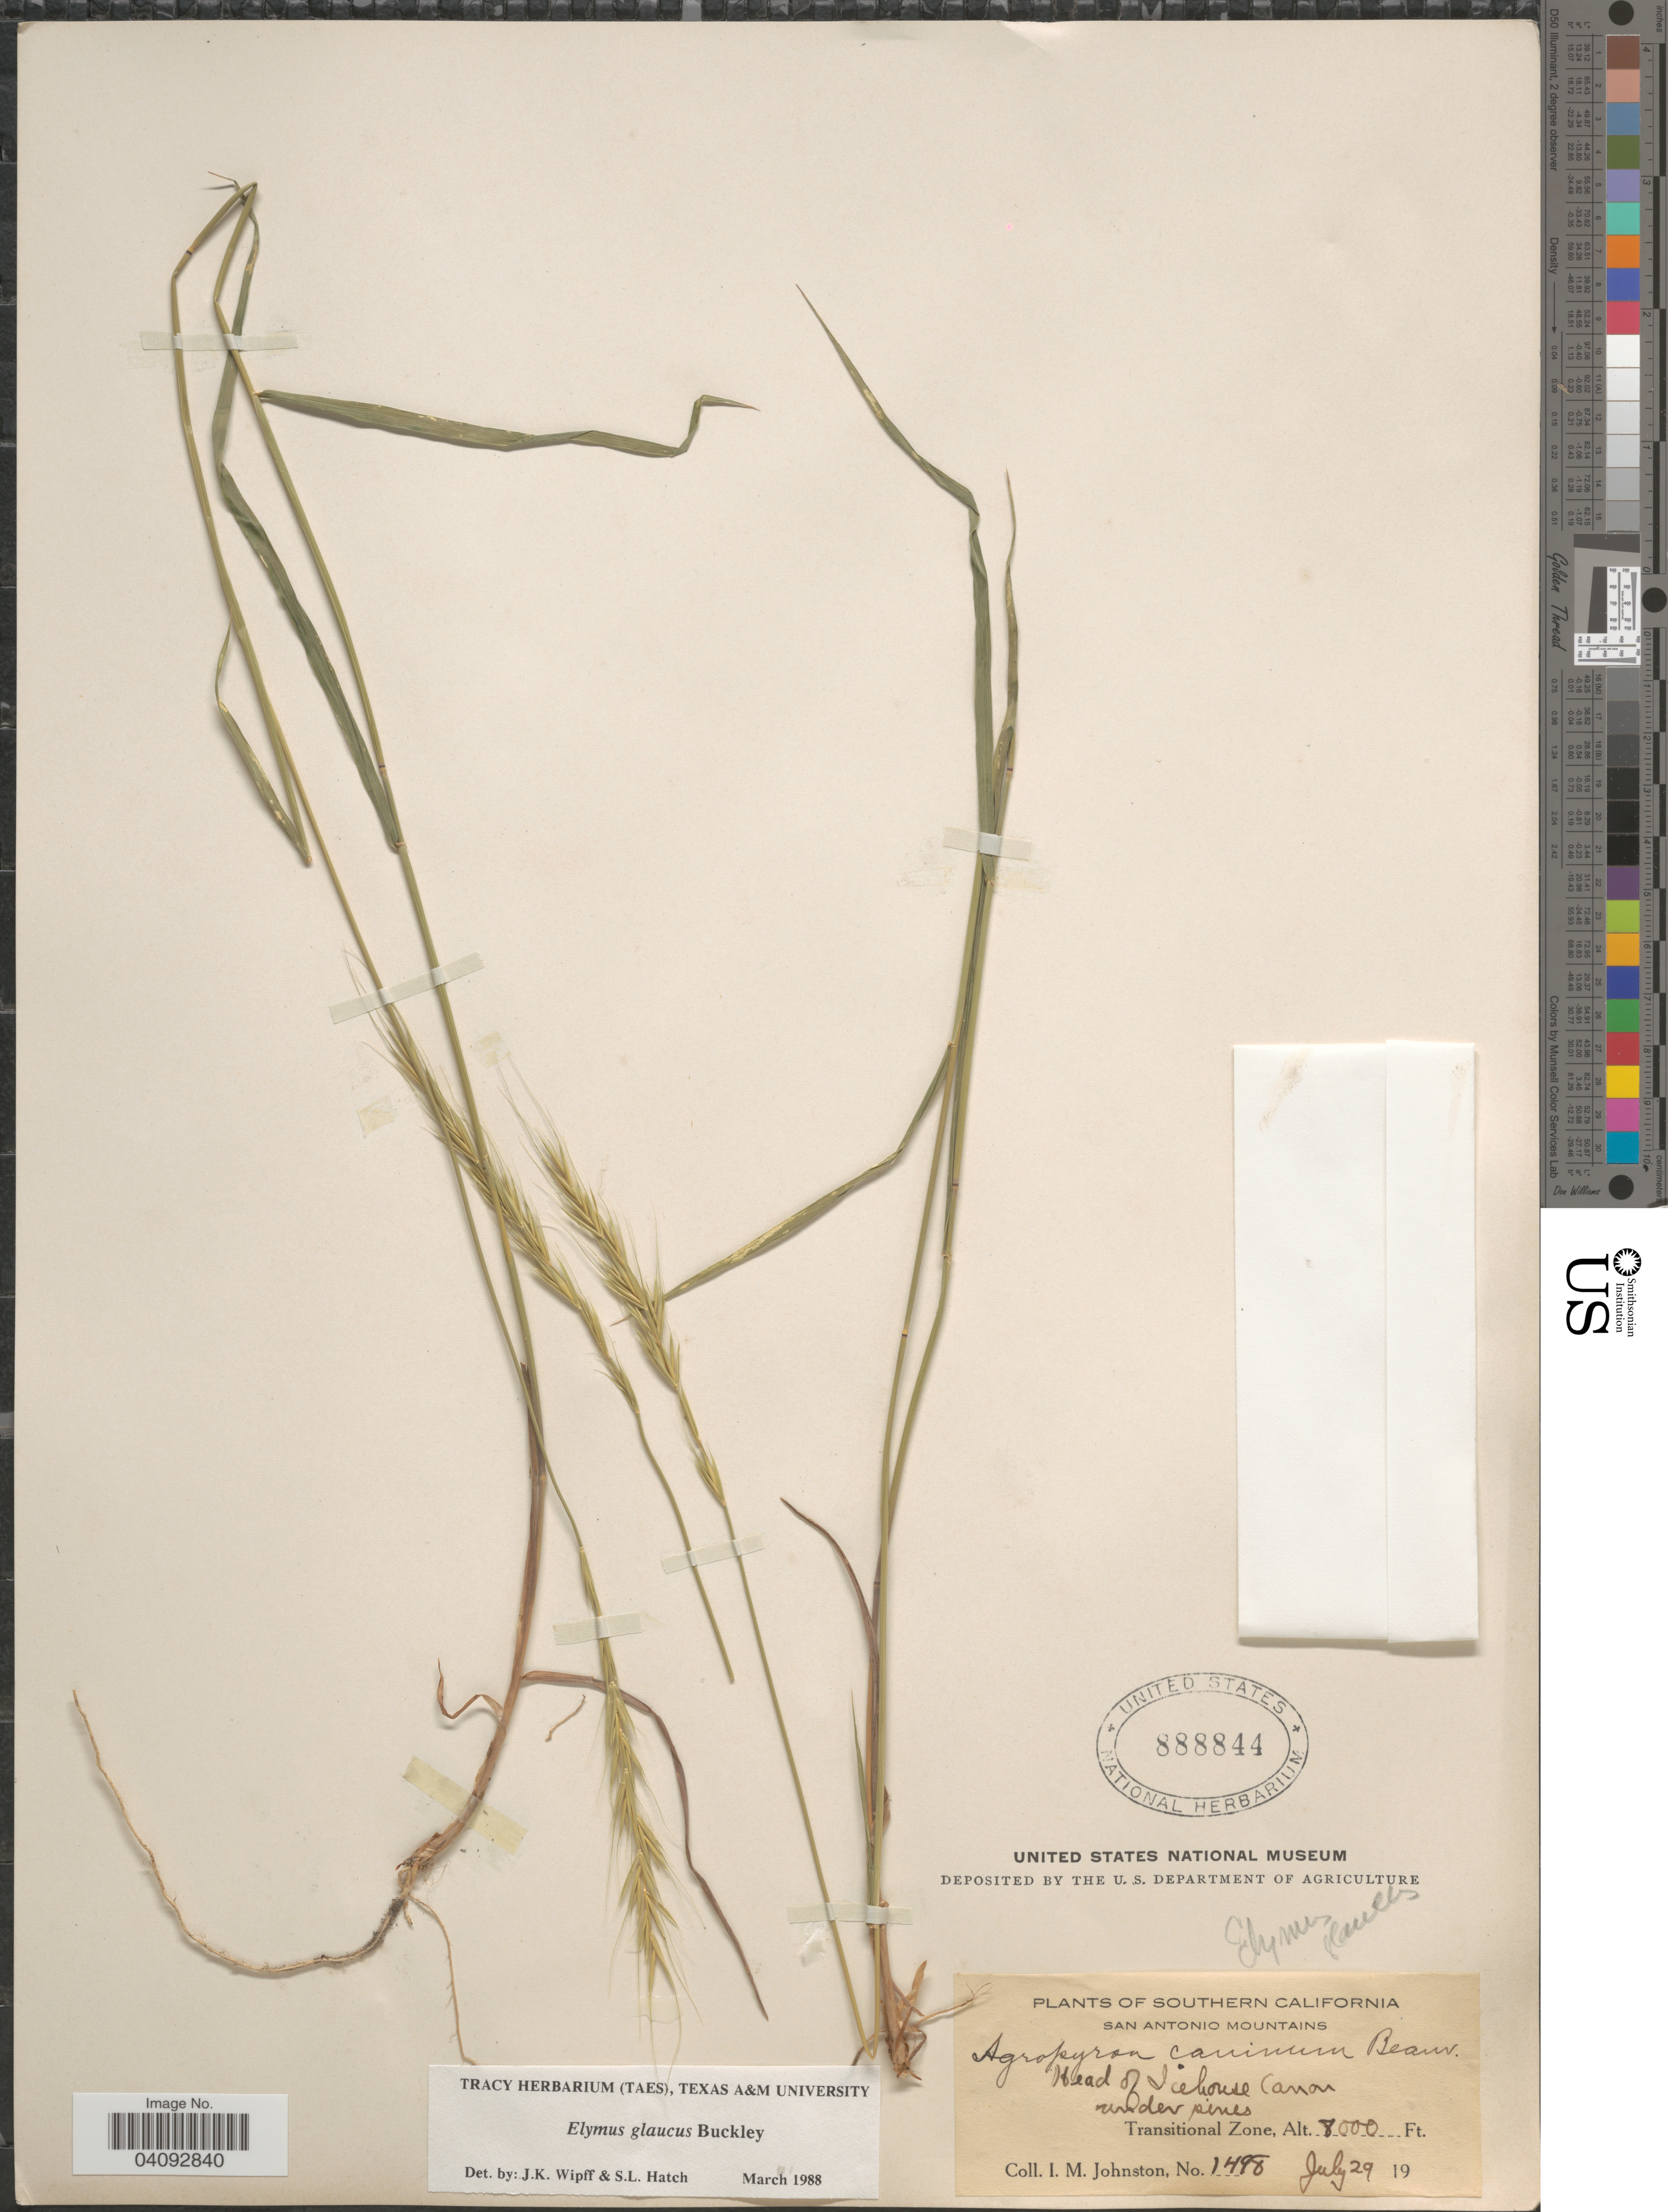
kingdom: Plantae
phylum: Tracheophyta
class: Liliopsida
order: Poales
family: Poaceae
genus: Elymus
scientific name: Elymus glaucus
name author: Buckley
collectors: I.M. Johnston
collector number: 1498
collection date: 1929-07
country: United States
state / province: California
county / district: Los Angeles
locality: Southern California. San Antonio Mountains. Head of Icehouse Canon under pines. Transitional Zone.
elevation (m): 2438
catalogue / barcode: US 888844